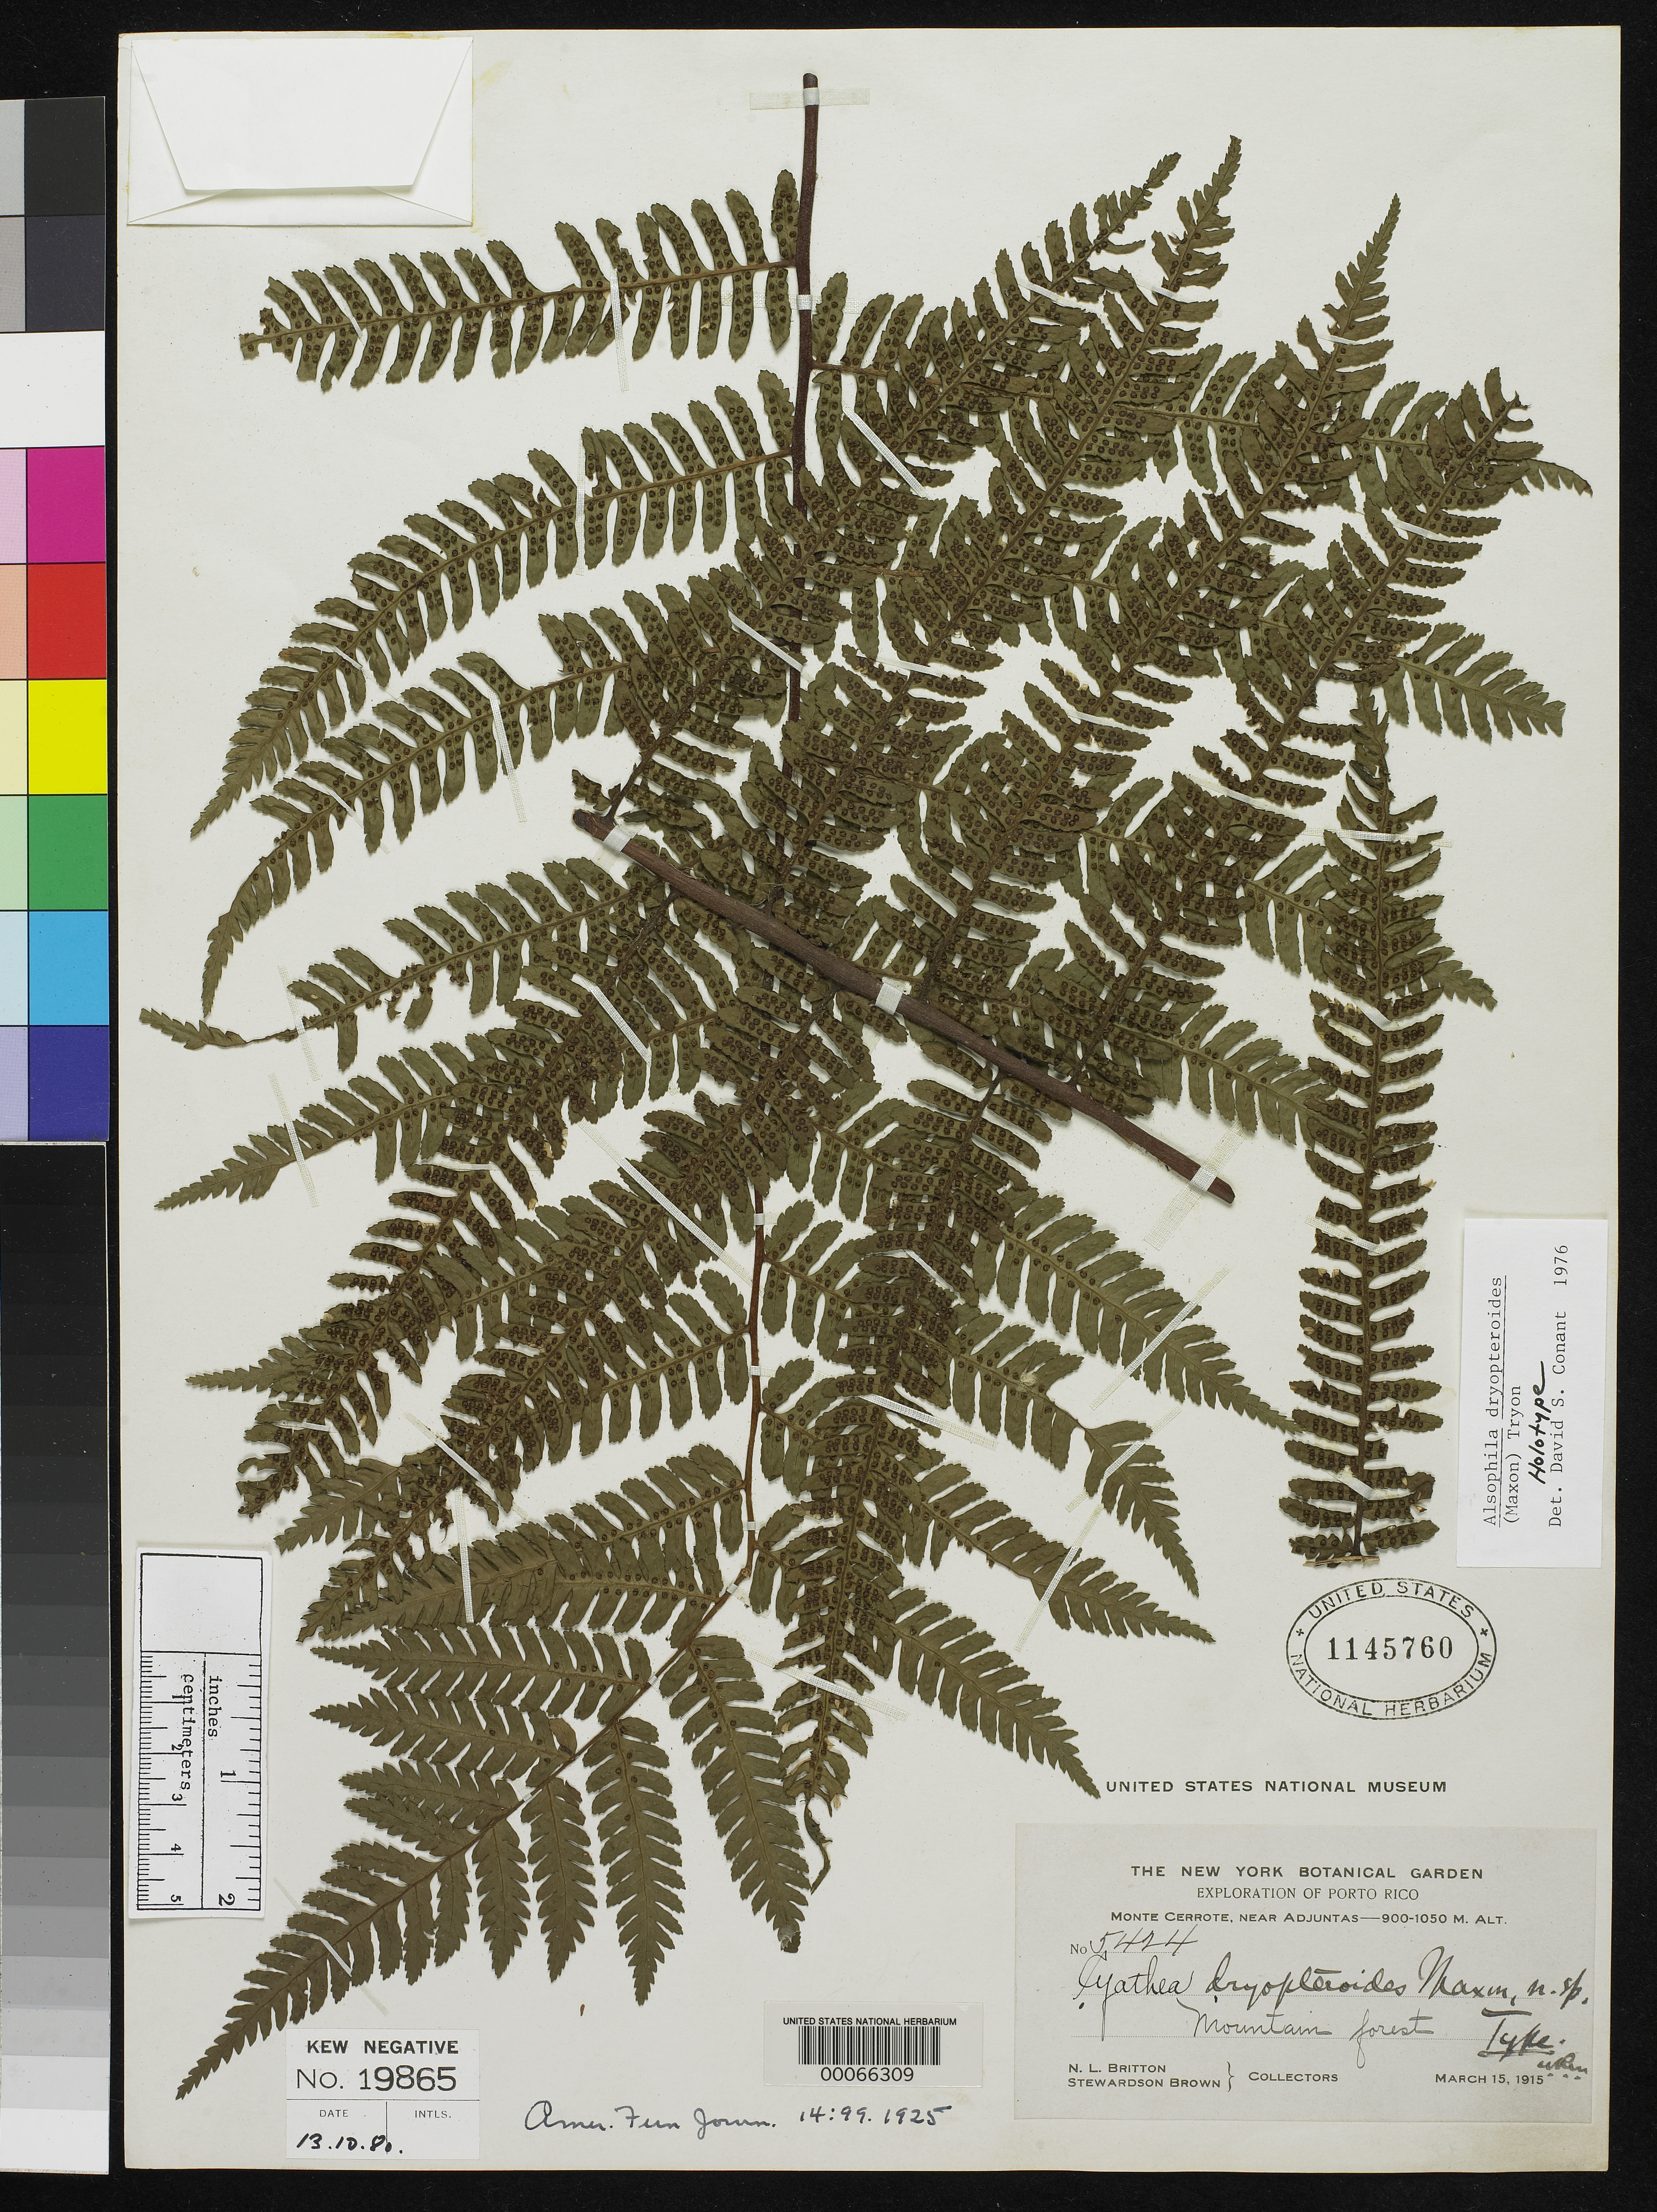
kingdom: Plantae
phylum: Tracheophyta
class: Polypodiopsida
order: Cyatheales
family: Cyatheaceae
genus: Cyathea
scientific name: Cyathea dryopteroides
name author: Maxon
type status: Holotype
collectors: N. Britton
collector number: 5424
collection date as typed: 15 Mar 1915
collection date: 1915-03-15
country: Puerto Rico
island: Greater Antilles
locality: Monte cerrote, near Adjuntas.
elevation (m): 900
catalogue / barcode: US 1145760